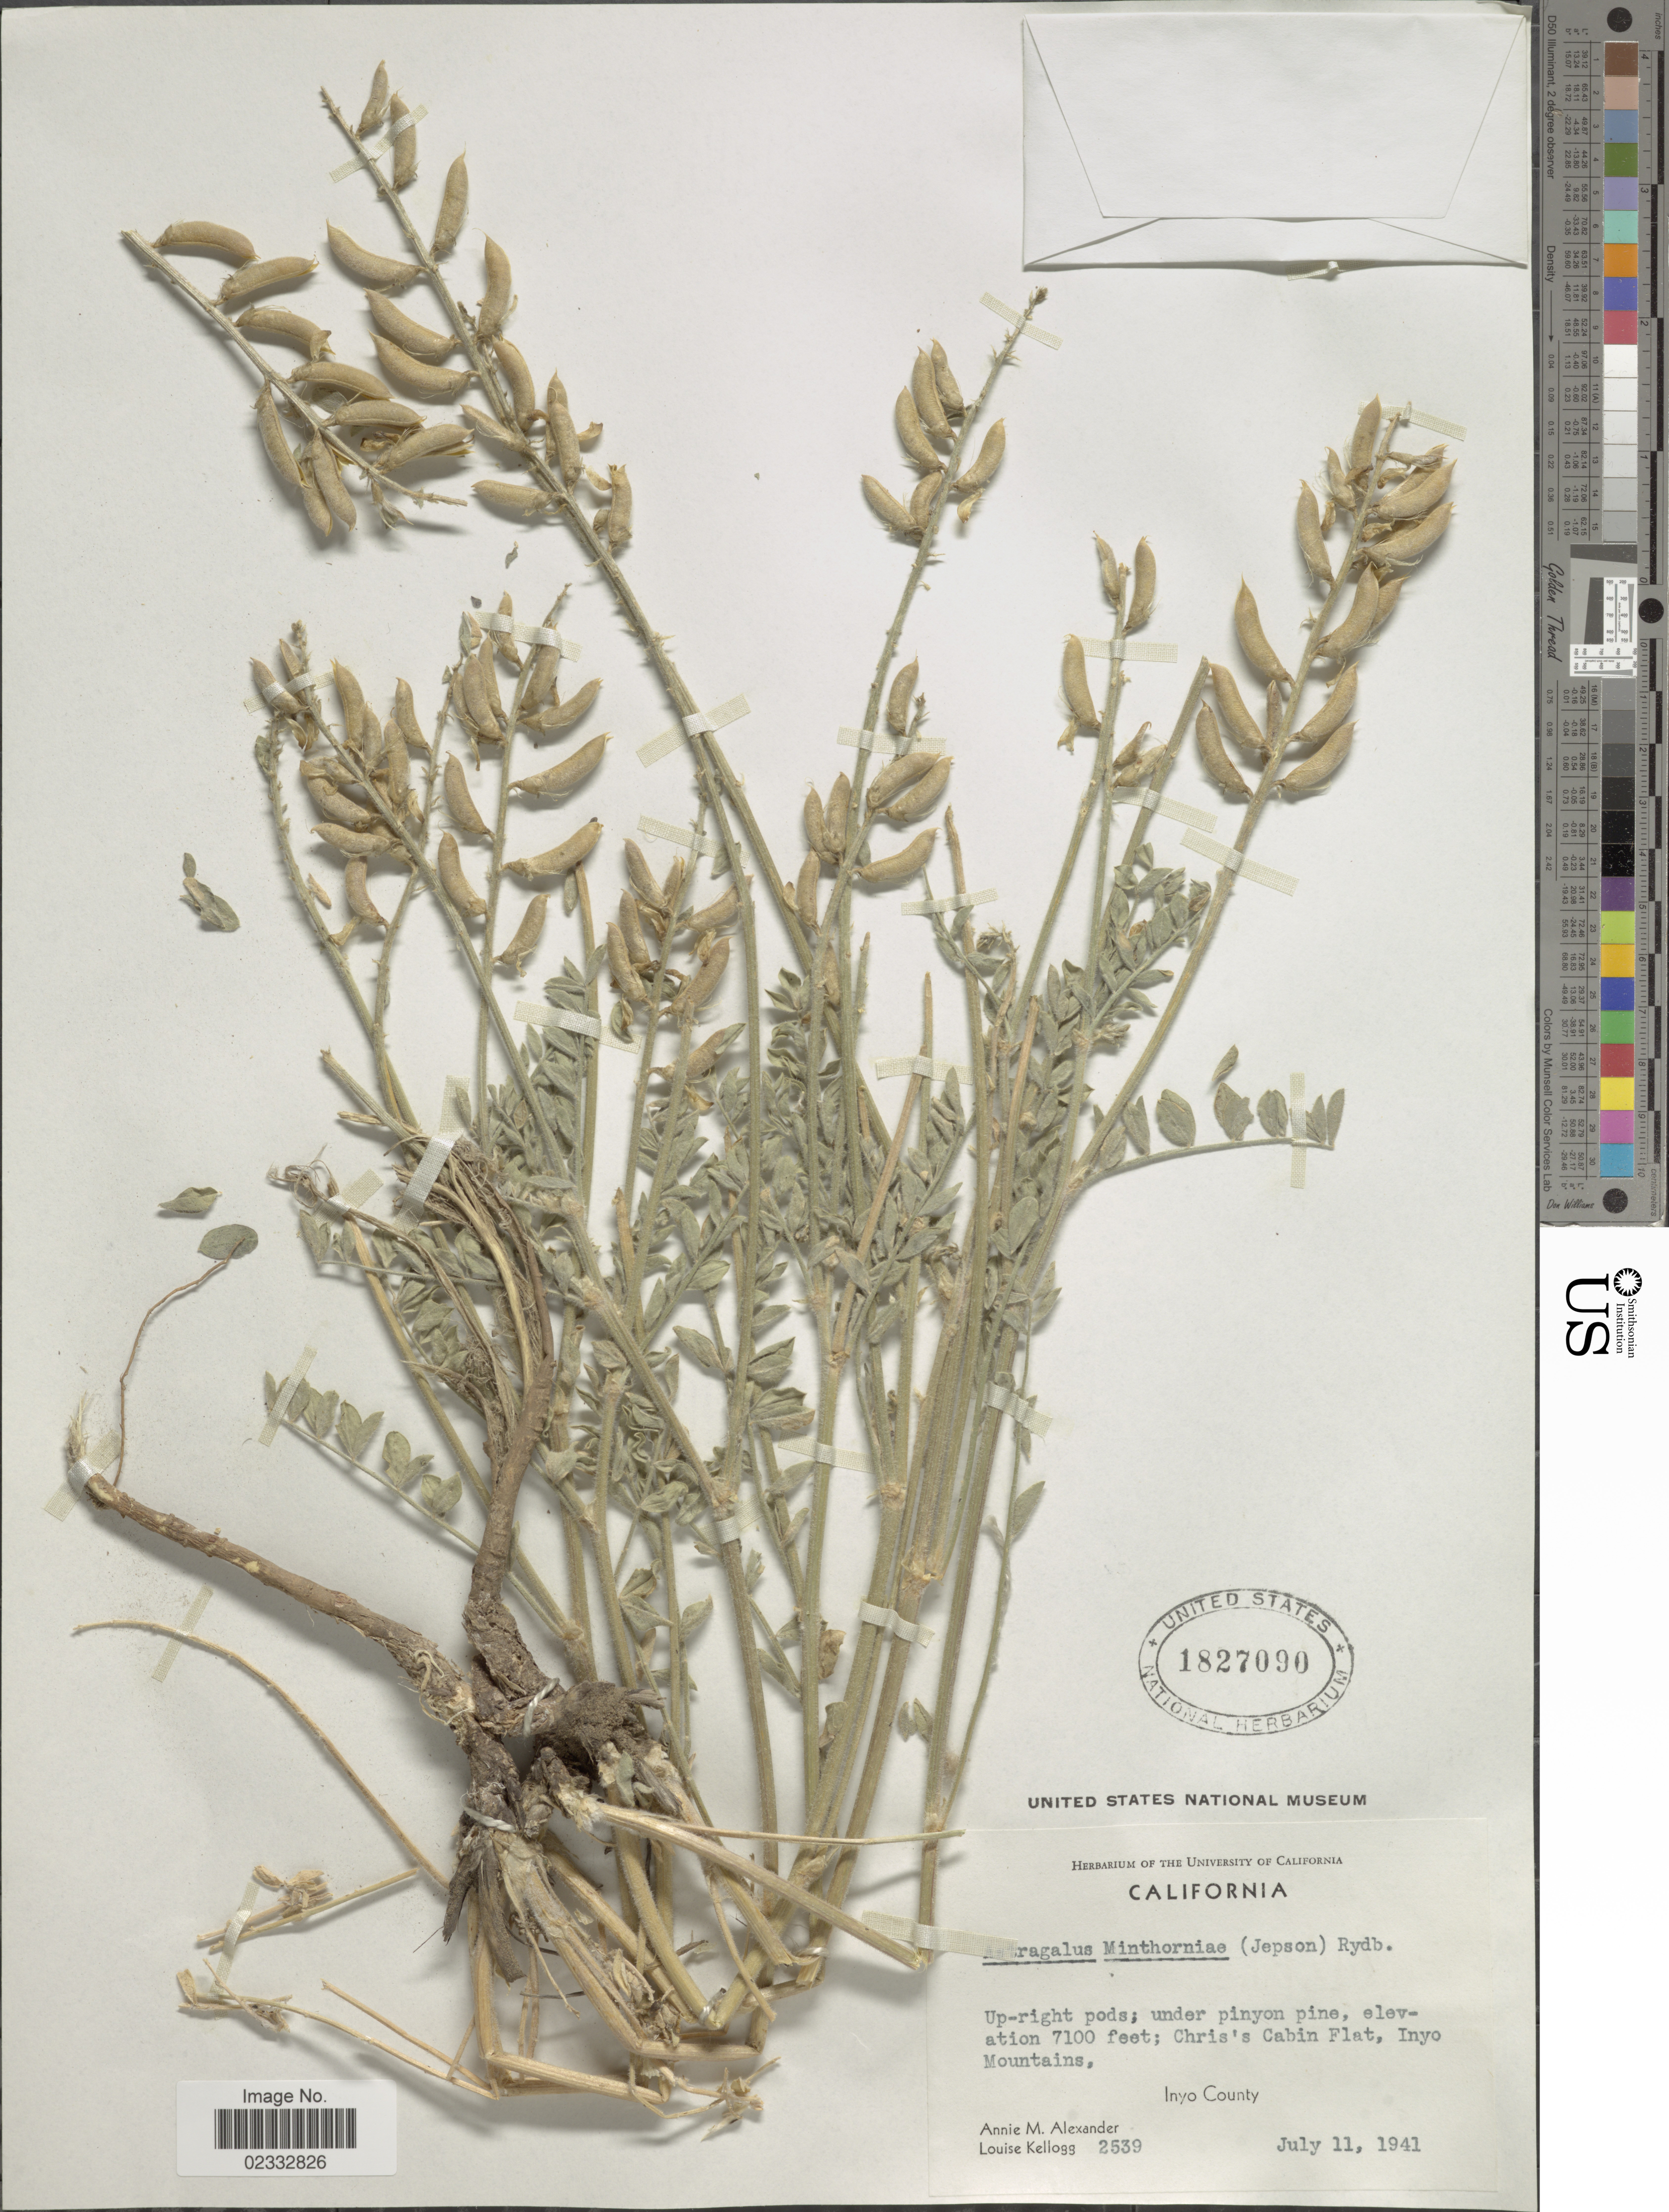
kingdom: Plantae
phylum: Tracheophyta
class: Magnoliopsida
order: Fabales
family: Fabaceae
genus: Astragalus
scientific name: Astragalus minthorniae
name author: (Rydb.) Jeps.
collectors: A. M. Alexander & L. Kellogg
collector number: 2539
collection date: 1941-07-11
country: United States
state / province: California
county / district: Inyo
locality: Under pinyon pine, Chris's Cabin Flat, Inyo Mountains, Inyo County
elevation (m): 2164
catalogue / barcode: US 1827090